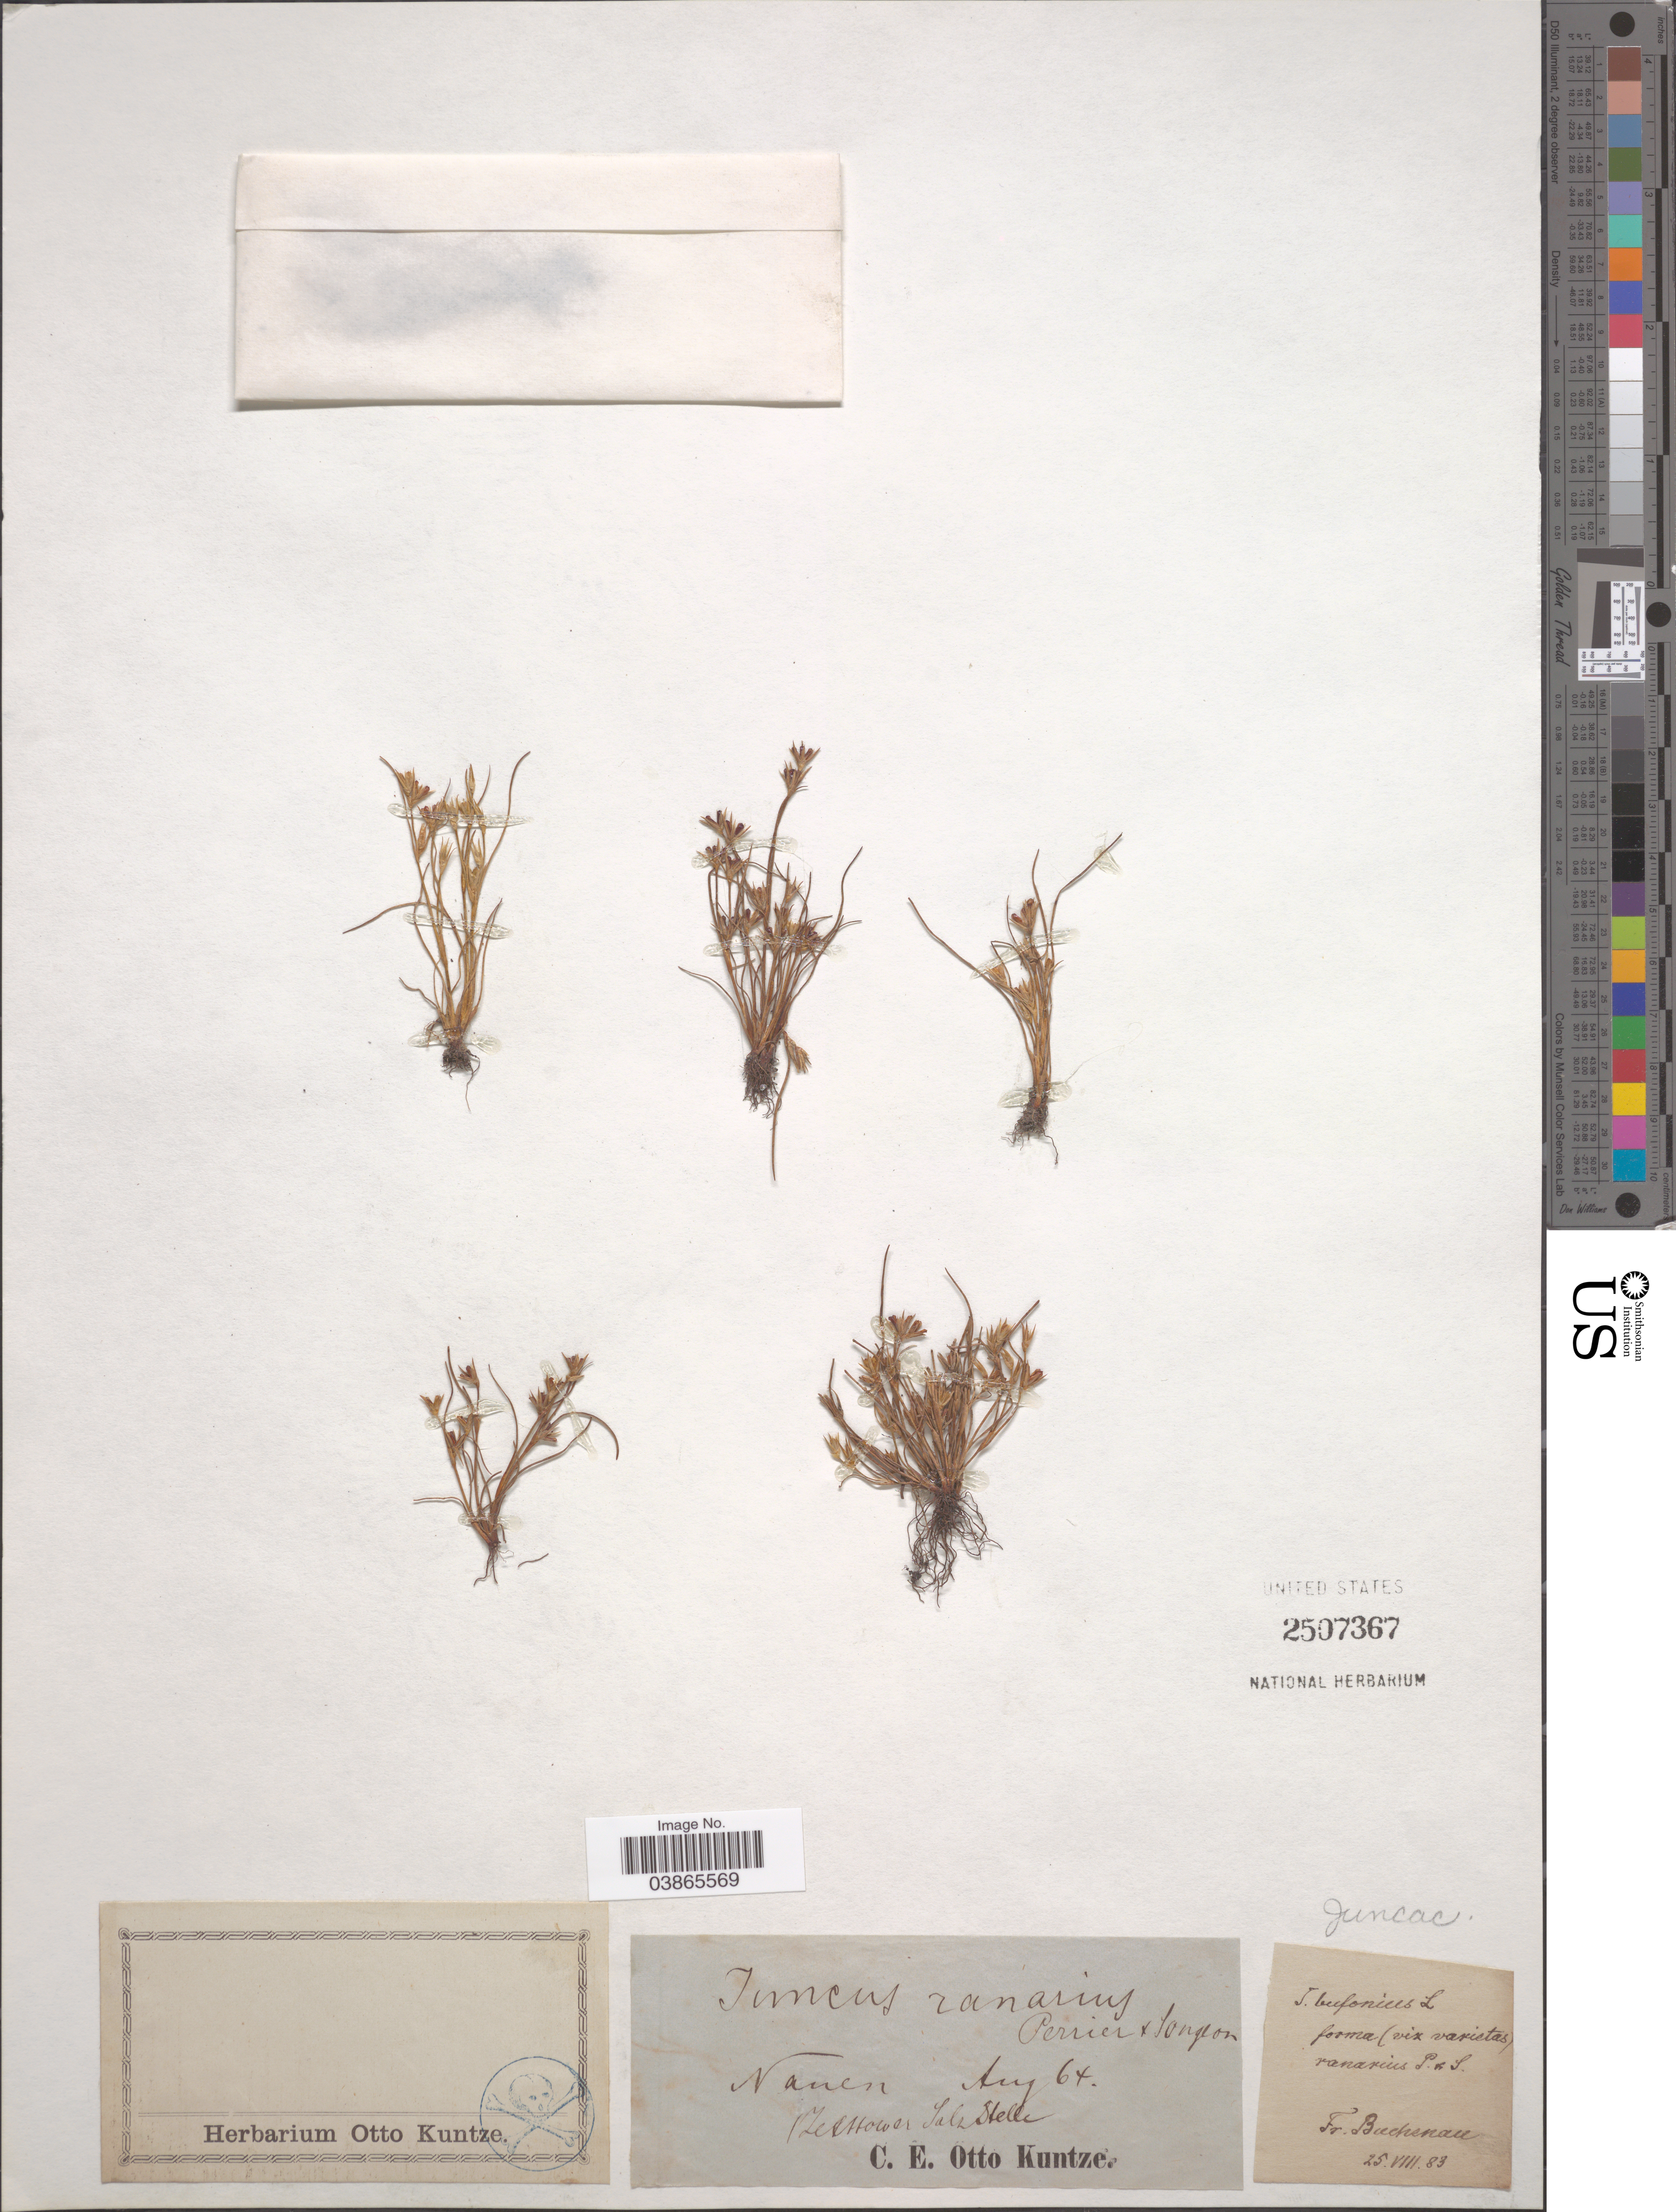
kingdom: Plantae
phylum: Tracheophyta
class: Liliopsida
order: Poales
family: Juncaceae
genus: Juncus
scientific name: Juncus ranarius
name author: Songeon & E.P. Perrier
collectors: C.E.O. Kuntze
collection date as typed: Transcribed d/m/y: /8/64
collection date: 1864-08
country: Germany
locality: Nauen. (Zettowa [interpreted]) Salz. Stelle.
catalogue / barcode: US 2507367